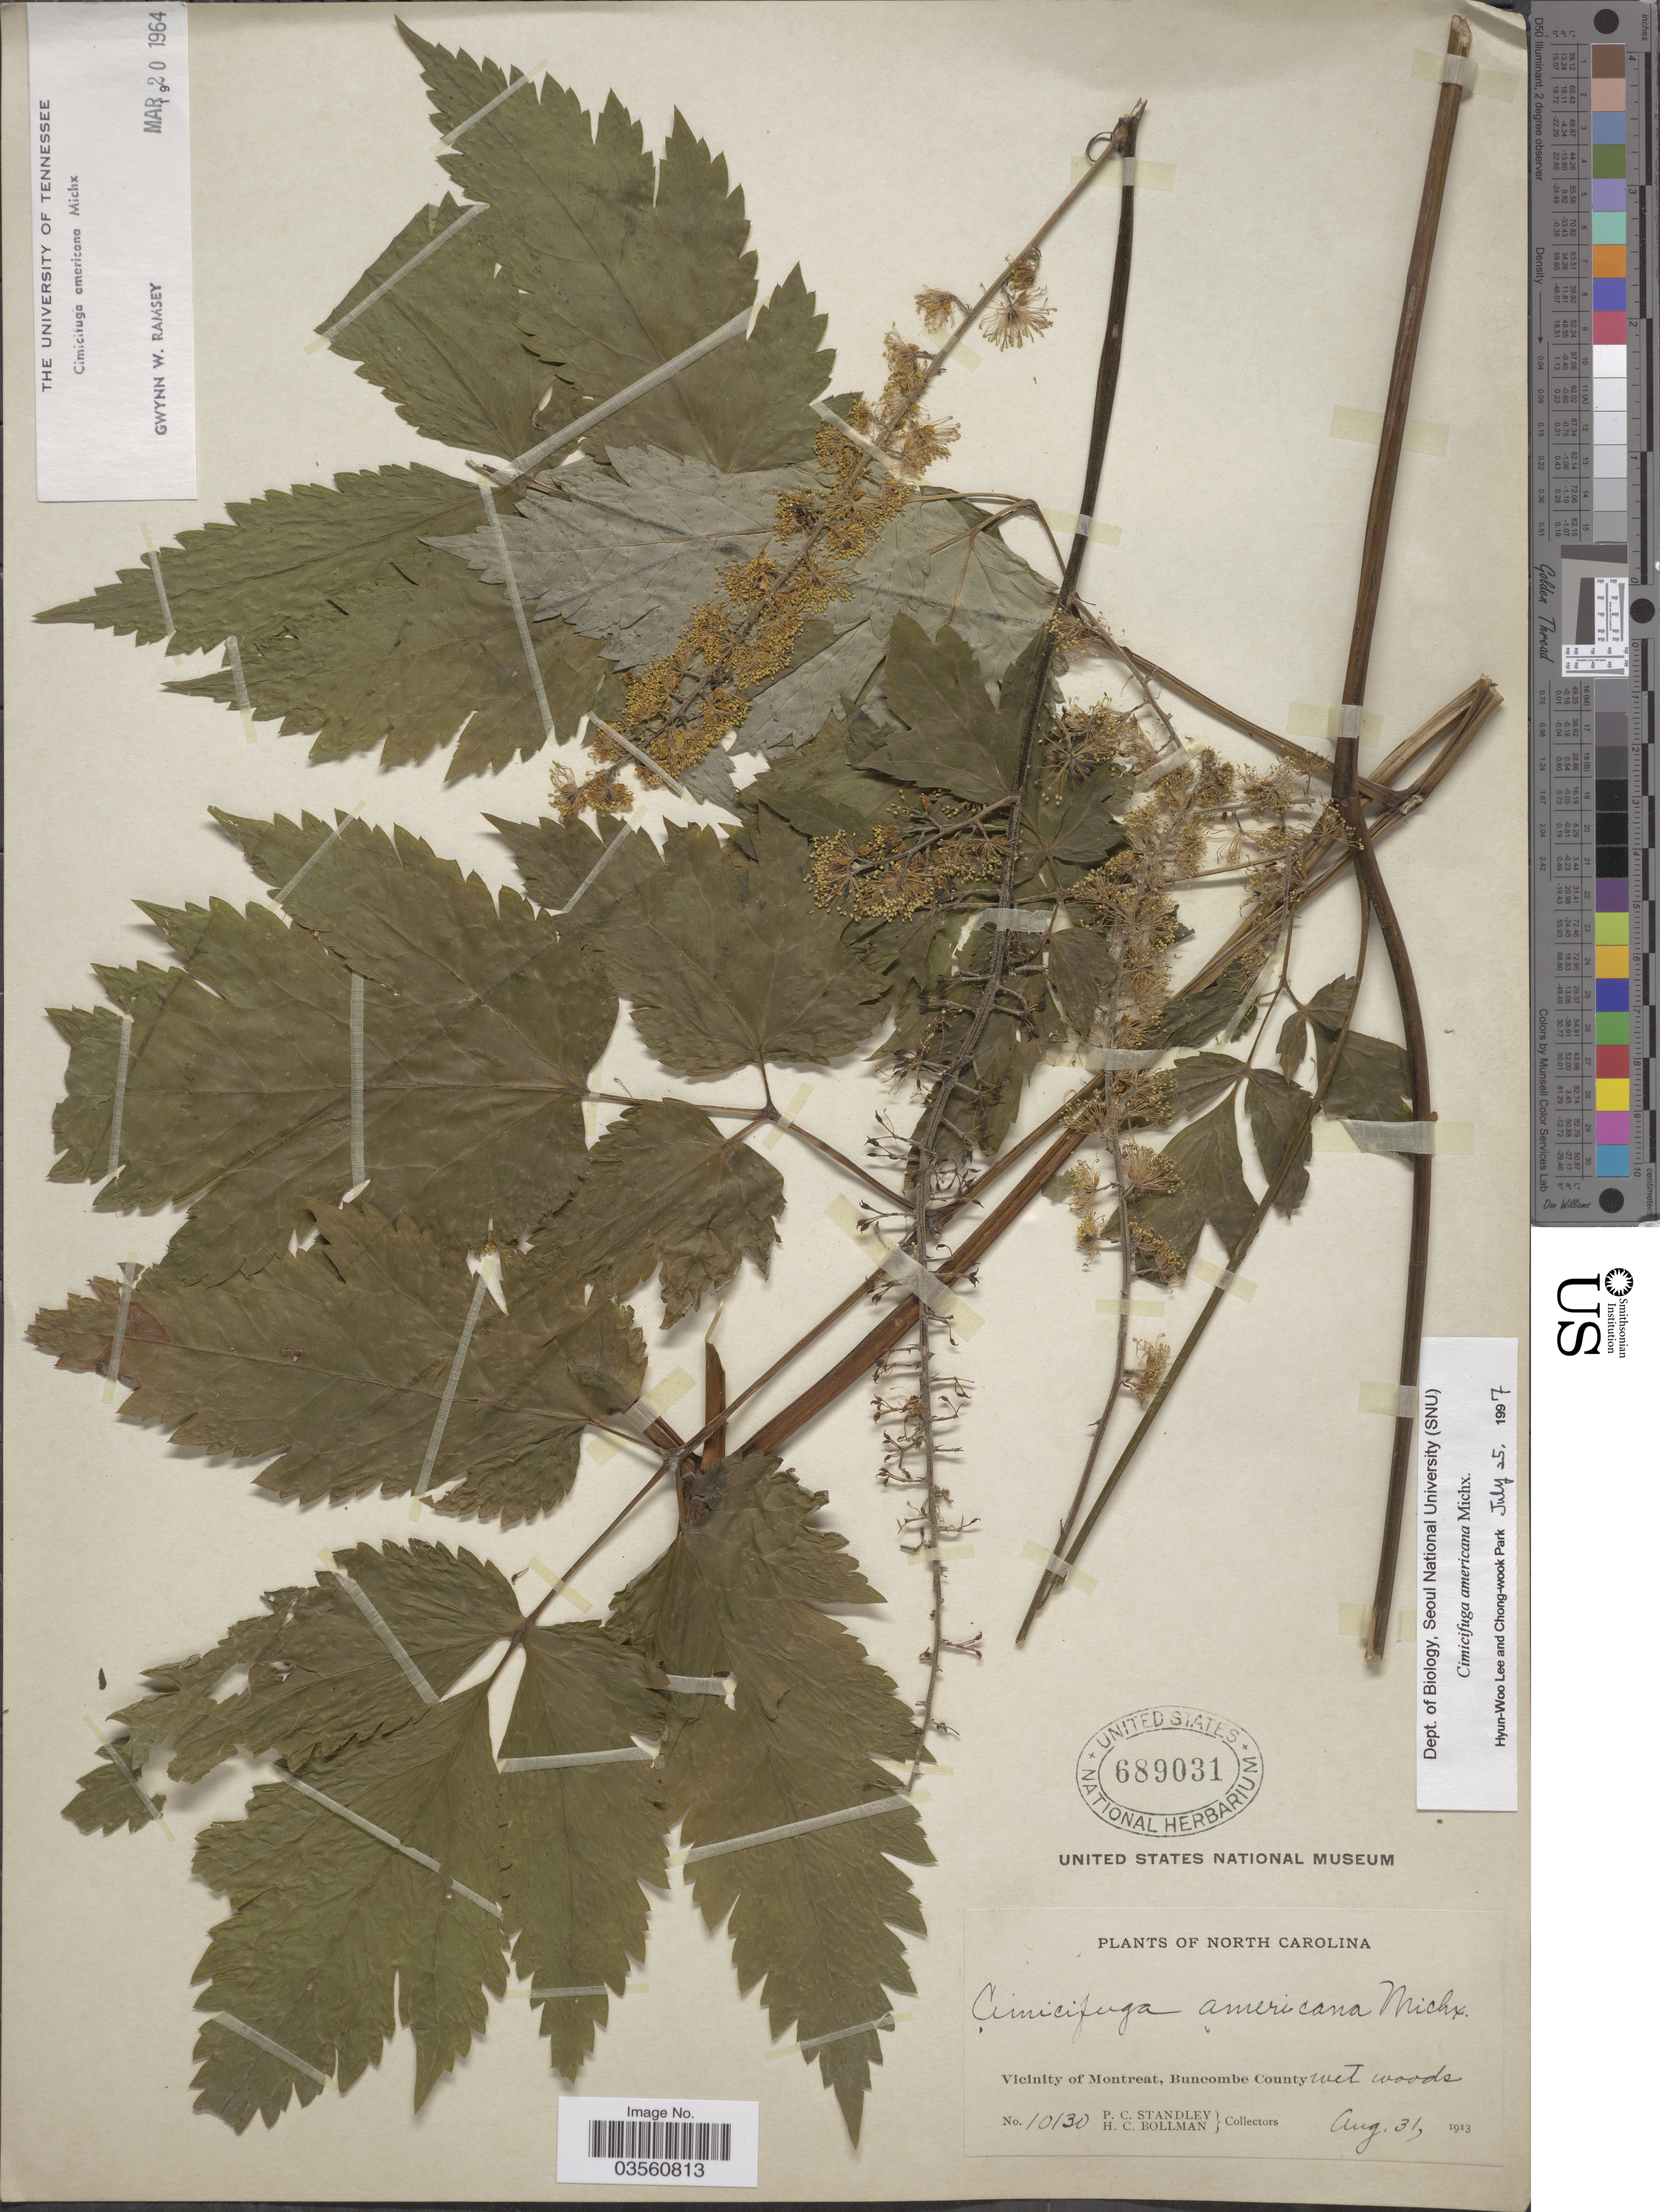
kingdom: Plantae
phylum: Tracheophyta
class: Magnoliopsida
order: Ranunculales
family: Ranunculaceae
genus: Actaea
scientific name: Actaea podocarpa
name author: DC.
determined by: Strong, M. T., (US), Smithsonian Institution - National Museum of Natural History (UNITED STATES)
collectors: P. C. Standley & H. C. Bollman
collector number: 10130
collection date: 1913-08-31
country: United States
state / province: North Carolina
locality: Vicinity of Montreat, Buncombe County.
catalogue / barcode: US 689031